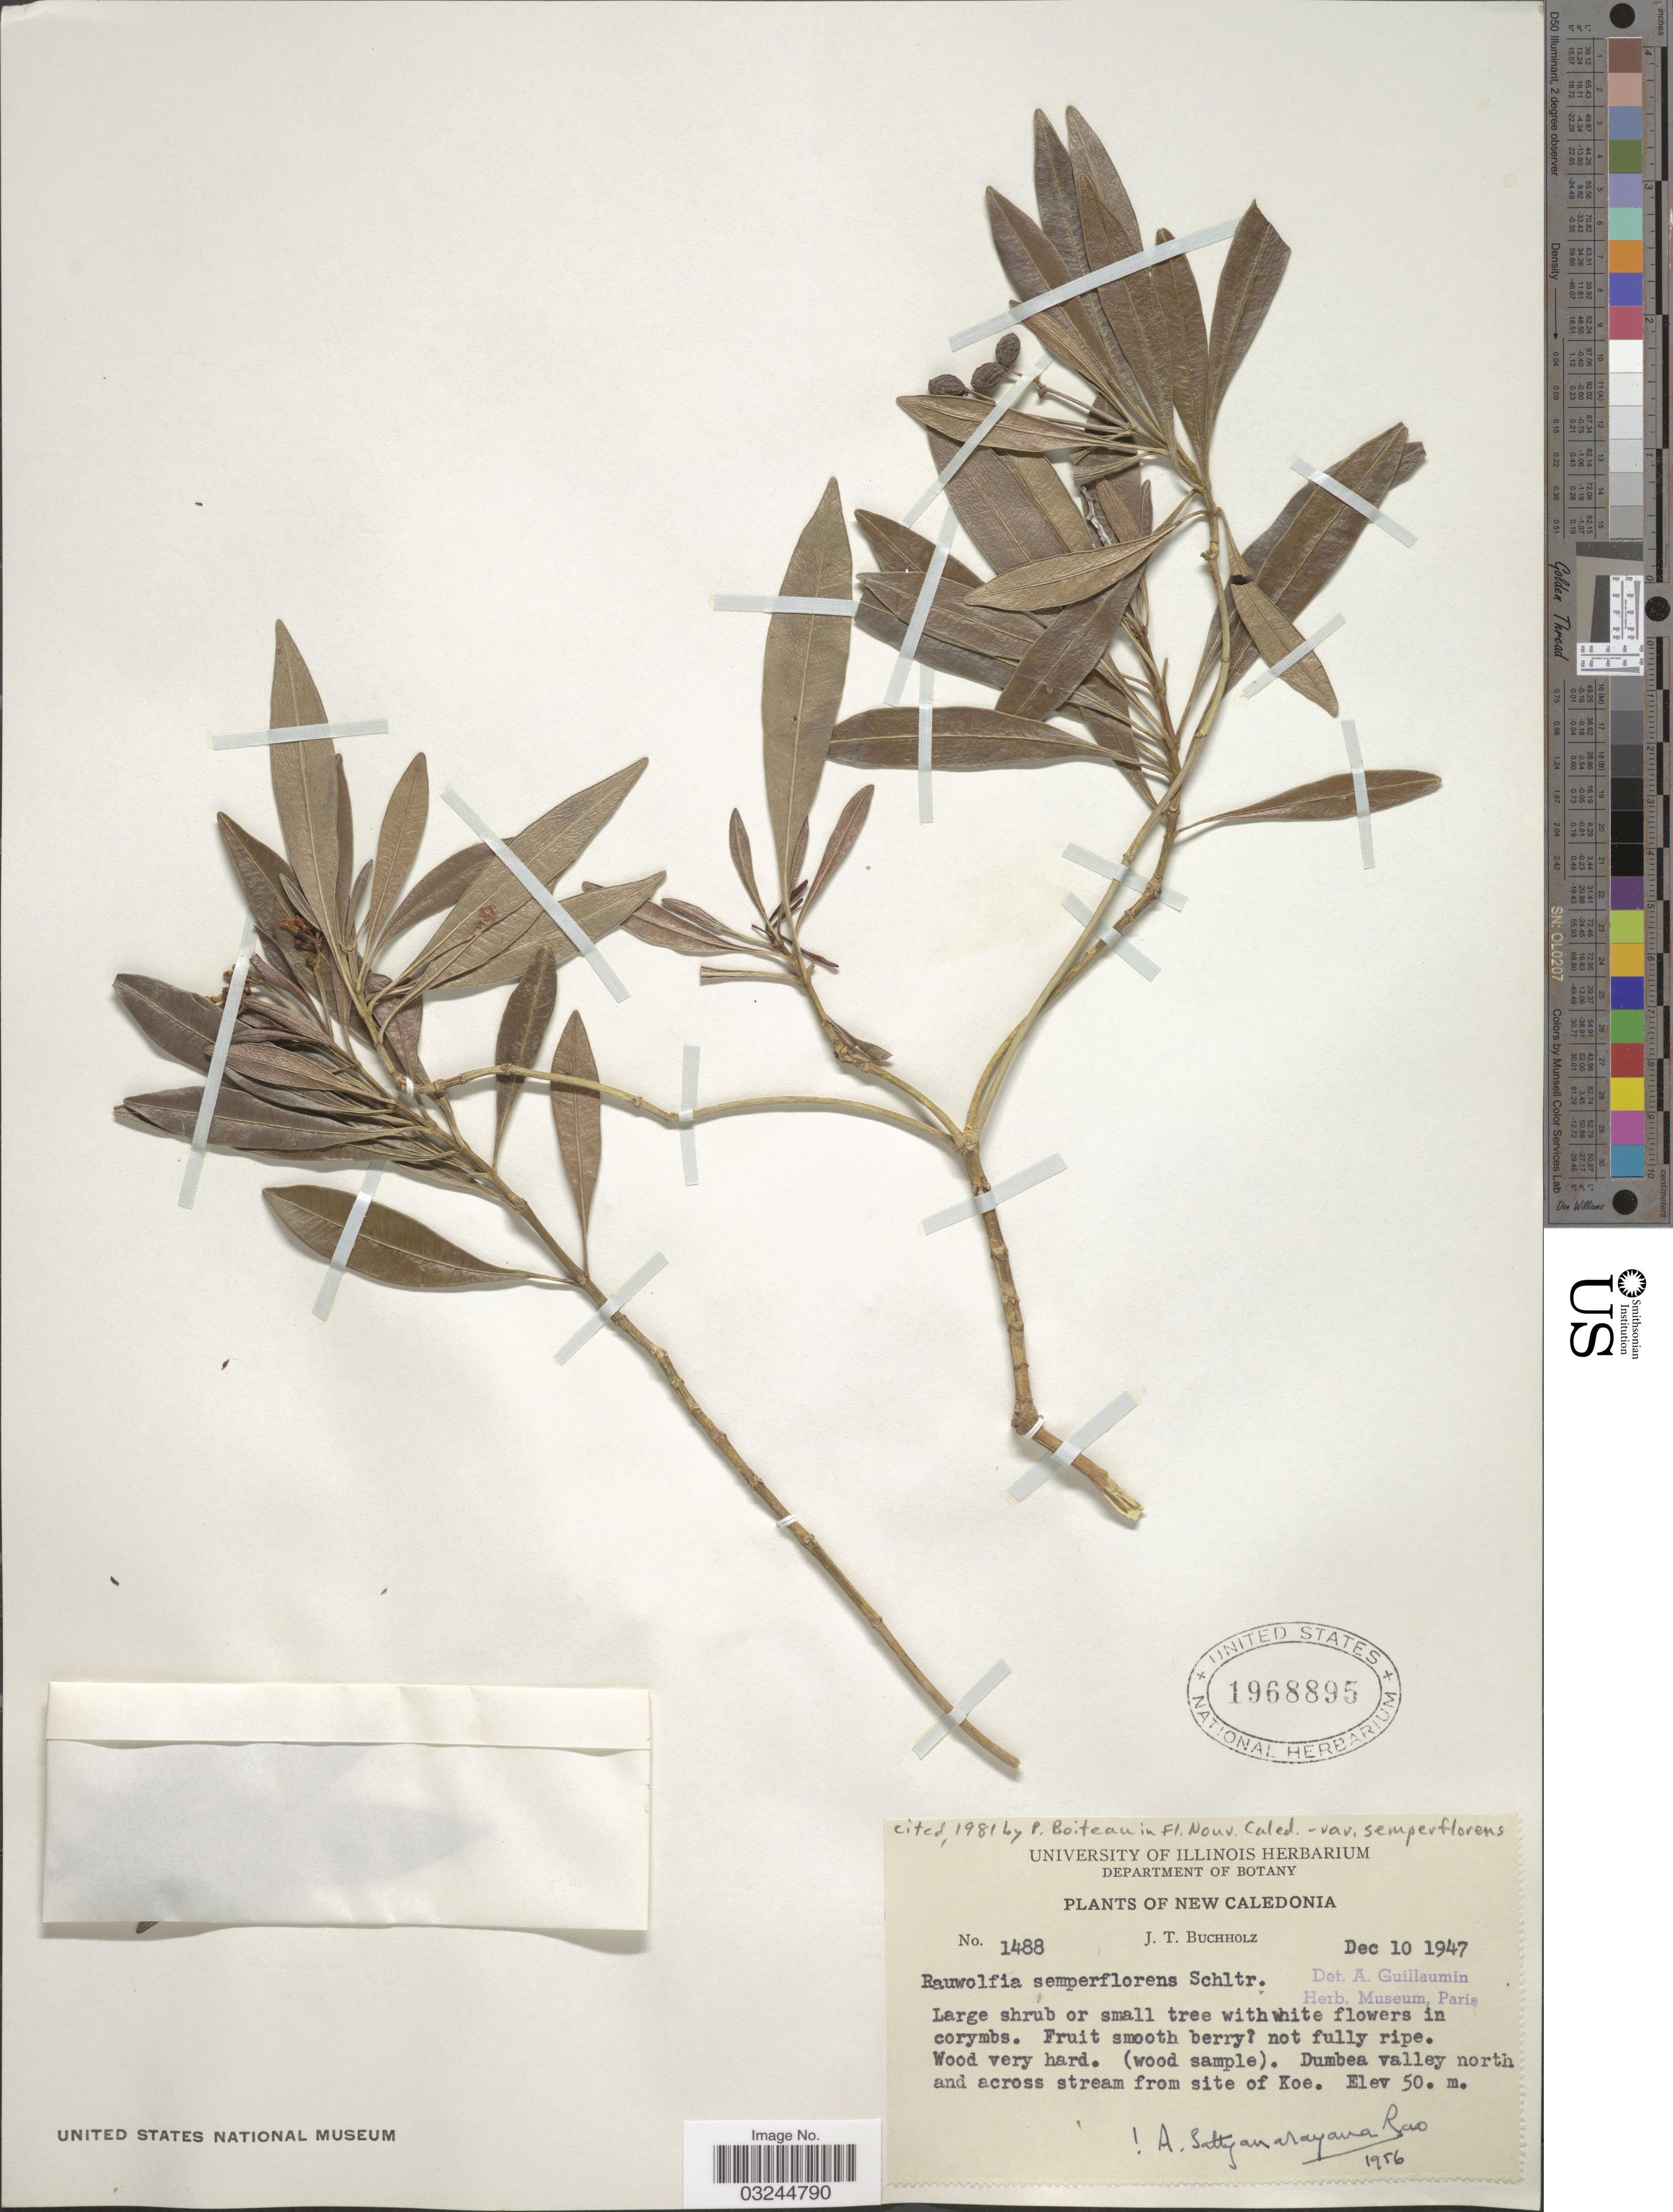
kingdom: Plantae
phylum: Tracheophyta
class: Magnoliopsida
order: Gentianales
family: Apocynaceae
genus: Rauvolfia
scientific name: Rauvolfia semperflorens var. semperflorens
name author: (Müll. Arg.) Schltr.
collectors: J. Buccholz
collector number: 1488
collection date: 1947-12-10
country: New Caledonia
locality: Dumbea valley north and across stream from site of Koe.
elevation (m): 50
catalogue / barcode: US 1968895